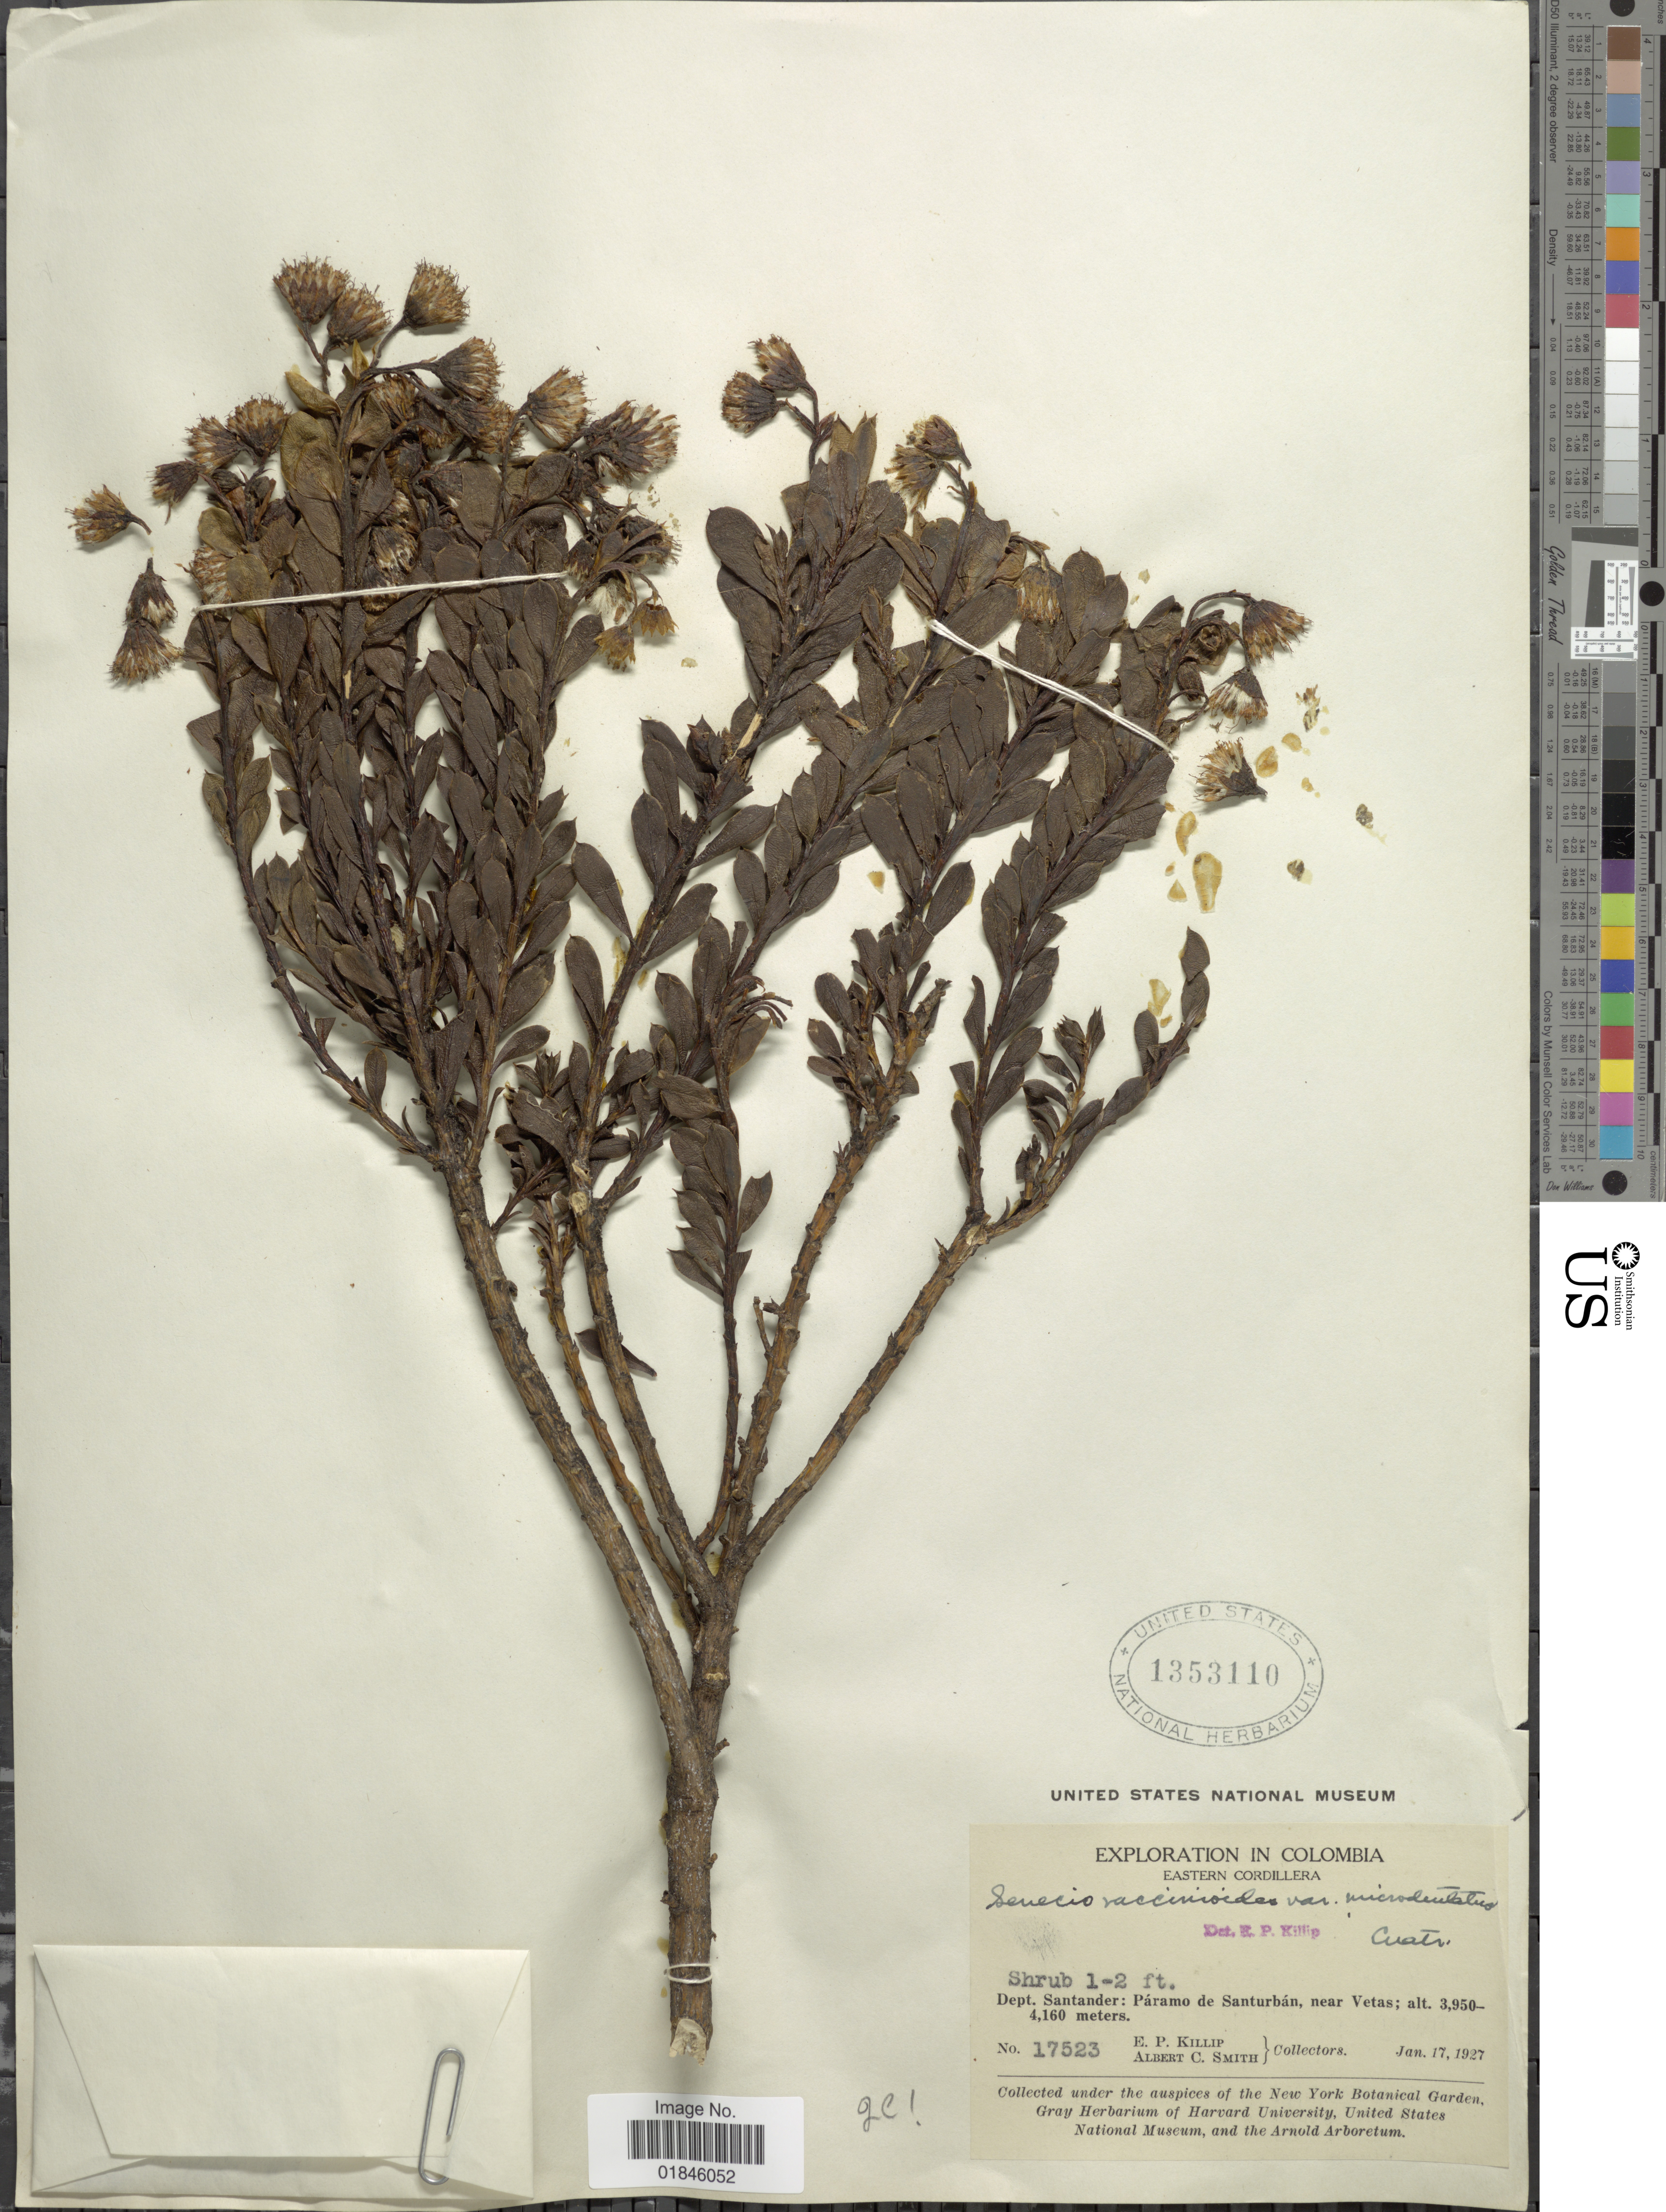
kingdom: Plantae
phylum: Tracheophyta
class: Magnoliopsida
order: Asterales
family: Asteraceae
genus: Pentacalia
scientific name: Pentacalia vaccinioides var. microdentatus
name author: Cuatrec.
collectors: E. P. Killip & A. C. Smith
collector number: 17523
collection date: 1927-01-17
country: Colombia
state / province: Santander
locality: Eastern Cordillera. Dept. Santander: Páramo de Santurbán, near Vetas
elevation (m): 3950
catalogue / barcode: US 1353110